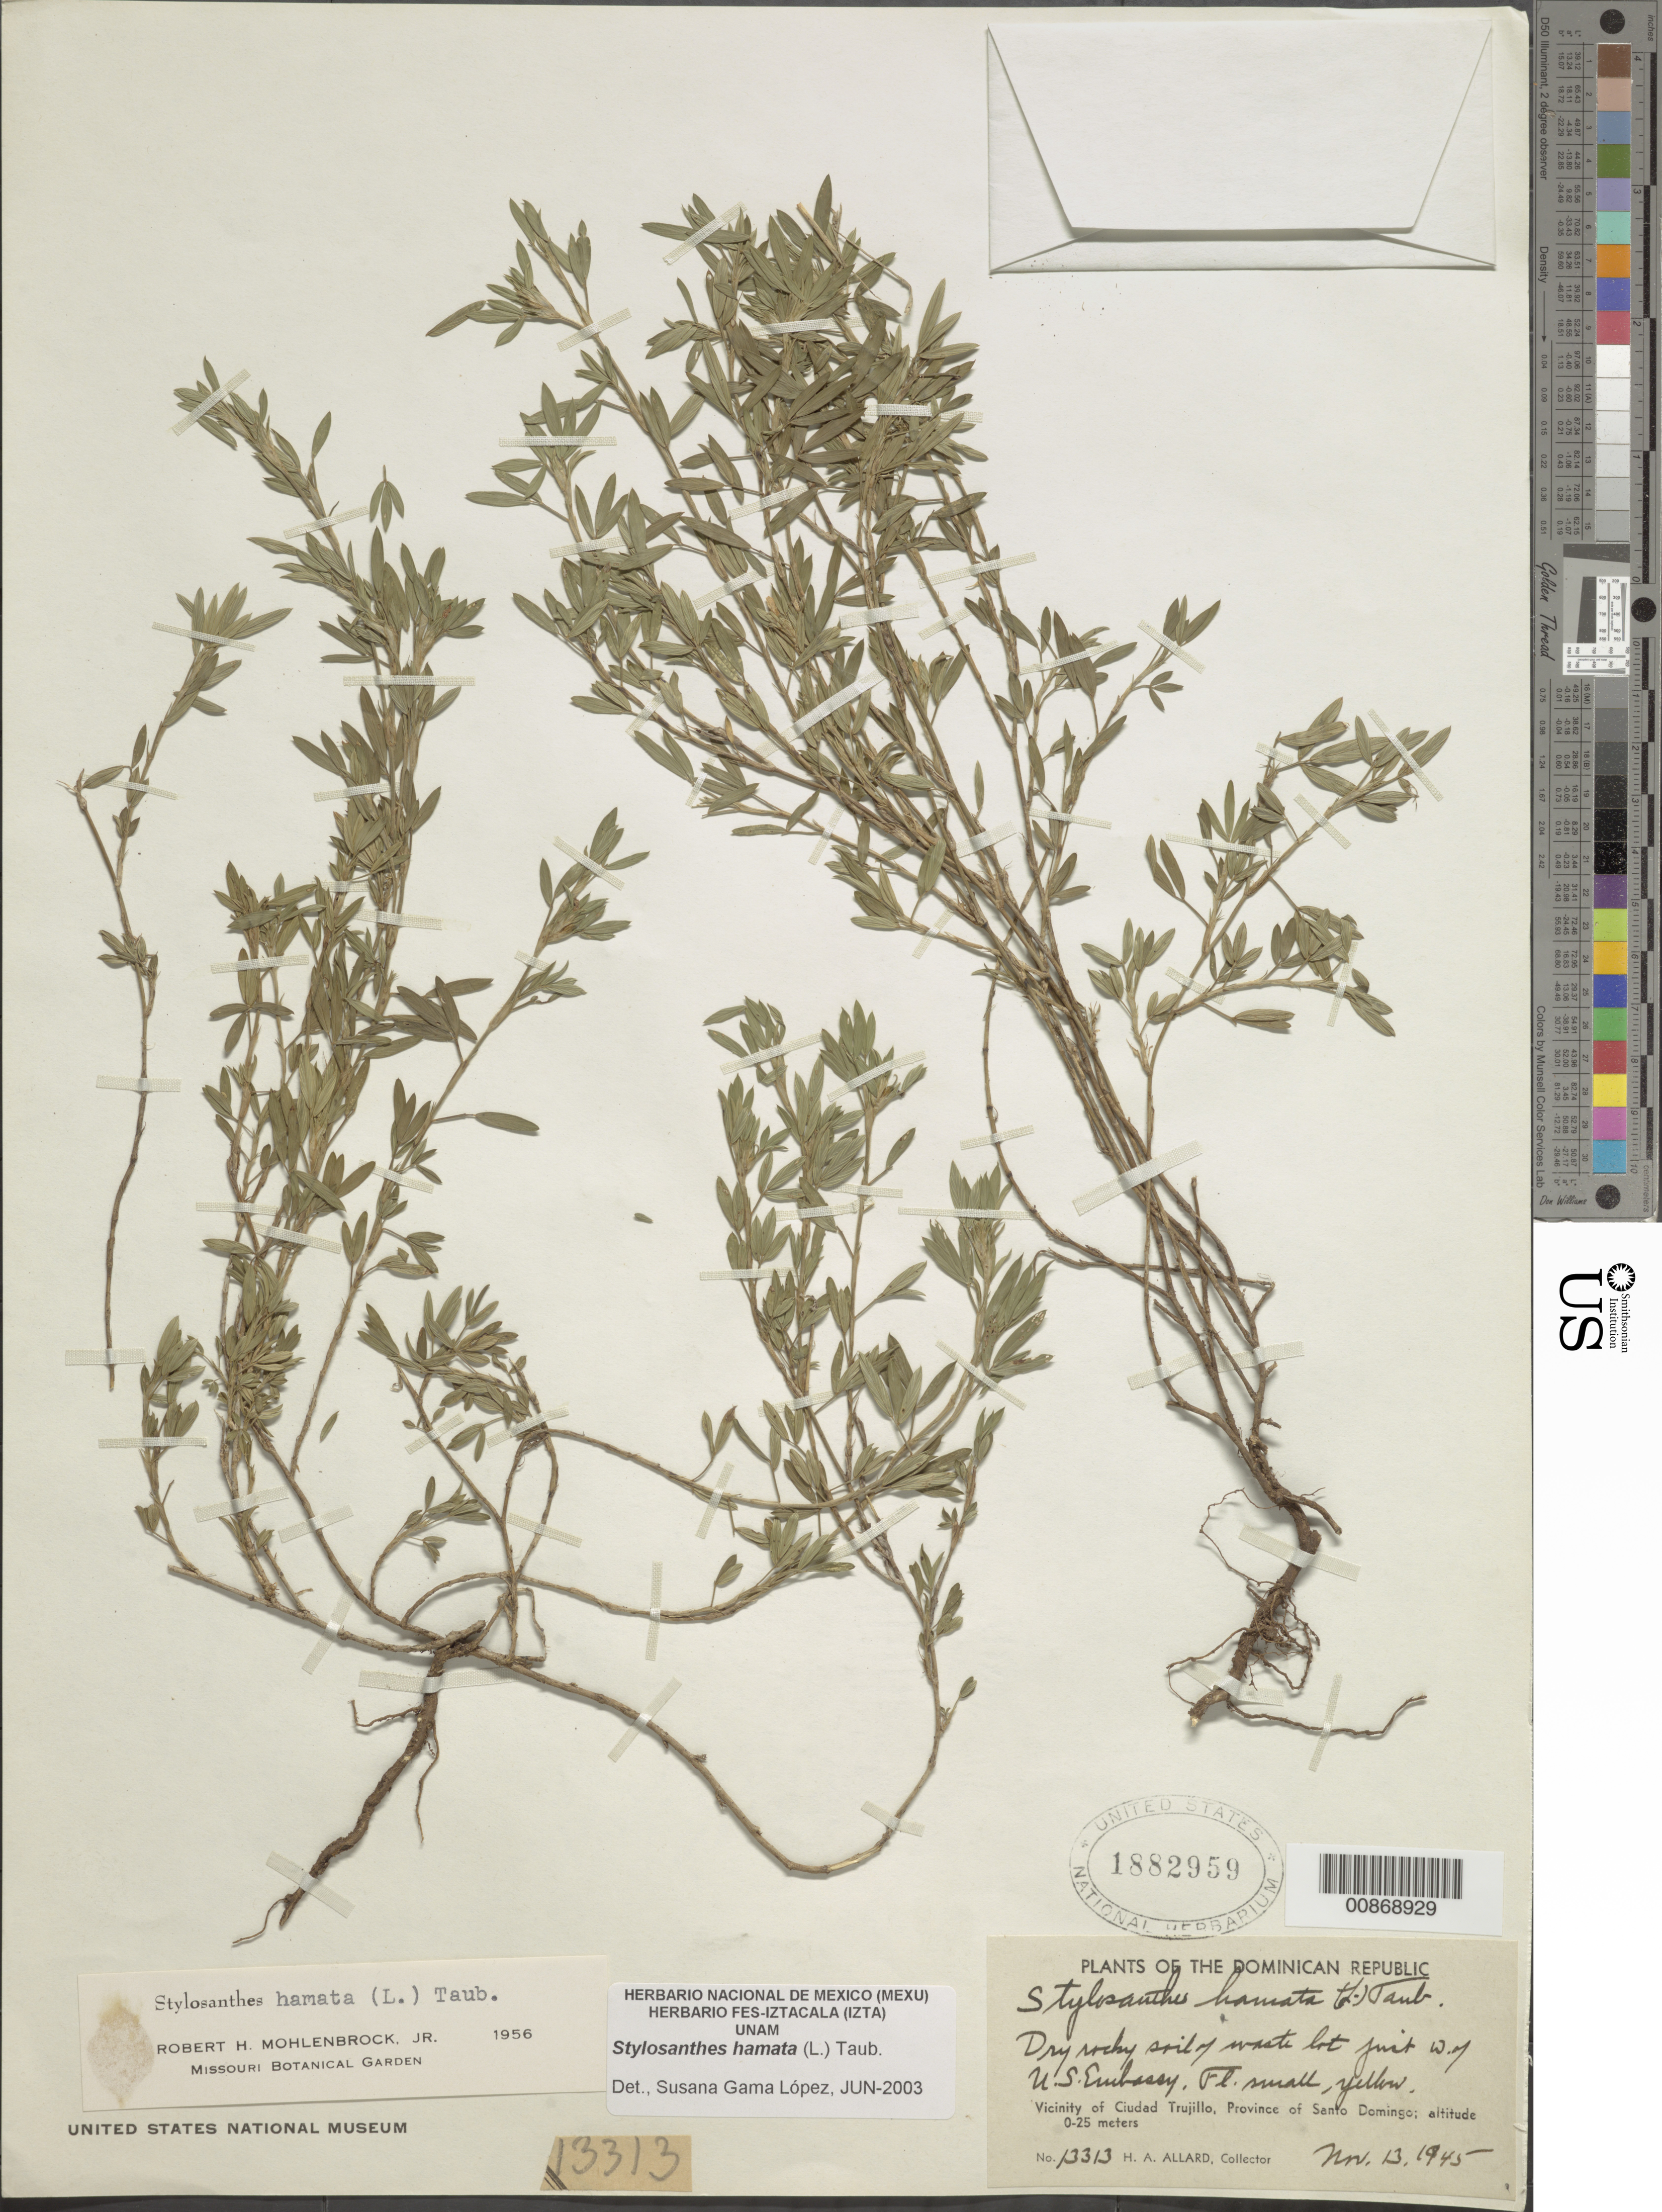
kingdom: Plantae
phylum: Tracheophyta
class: Magnoliopsida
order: Fabales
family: Fabaceae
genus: Stylosanthes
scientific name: Stylosanthes hamata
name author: (L.) Taub.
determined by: Gama López, S.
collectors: H. A. Allard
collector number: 13313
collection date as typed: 13 Nov 1945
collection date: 1945-11-13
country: Dominican Republic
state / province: Distrito Nacional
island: Hispaniola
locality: Vicinity of Ciudad Trujillo, Province of Santo Domingo (obsolete). Waste lot just W of U.S. Embassy.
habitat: Dry rocky soil of waste lot.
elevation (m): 0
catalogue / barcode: US 1882959